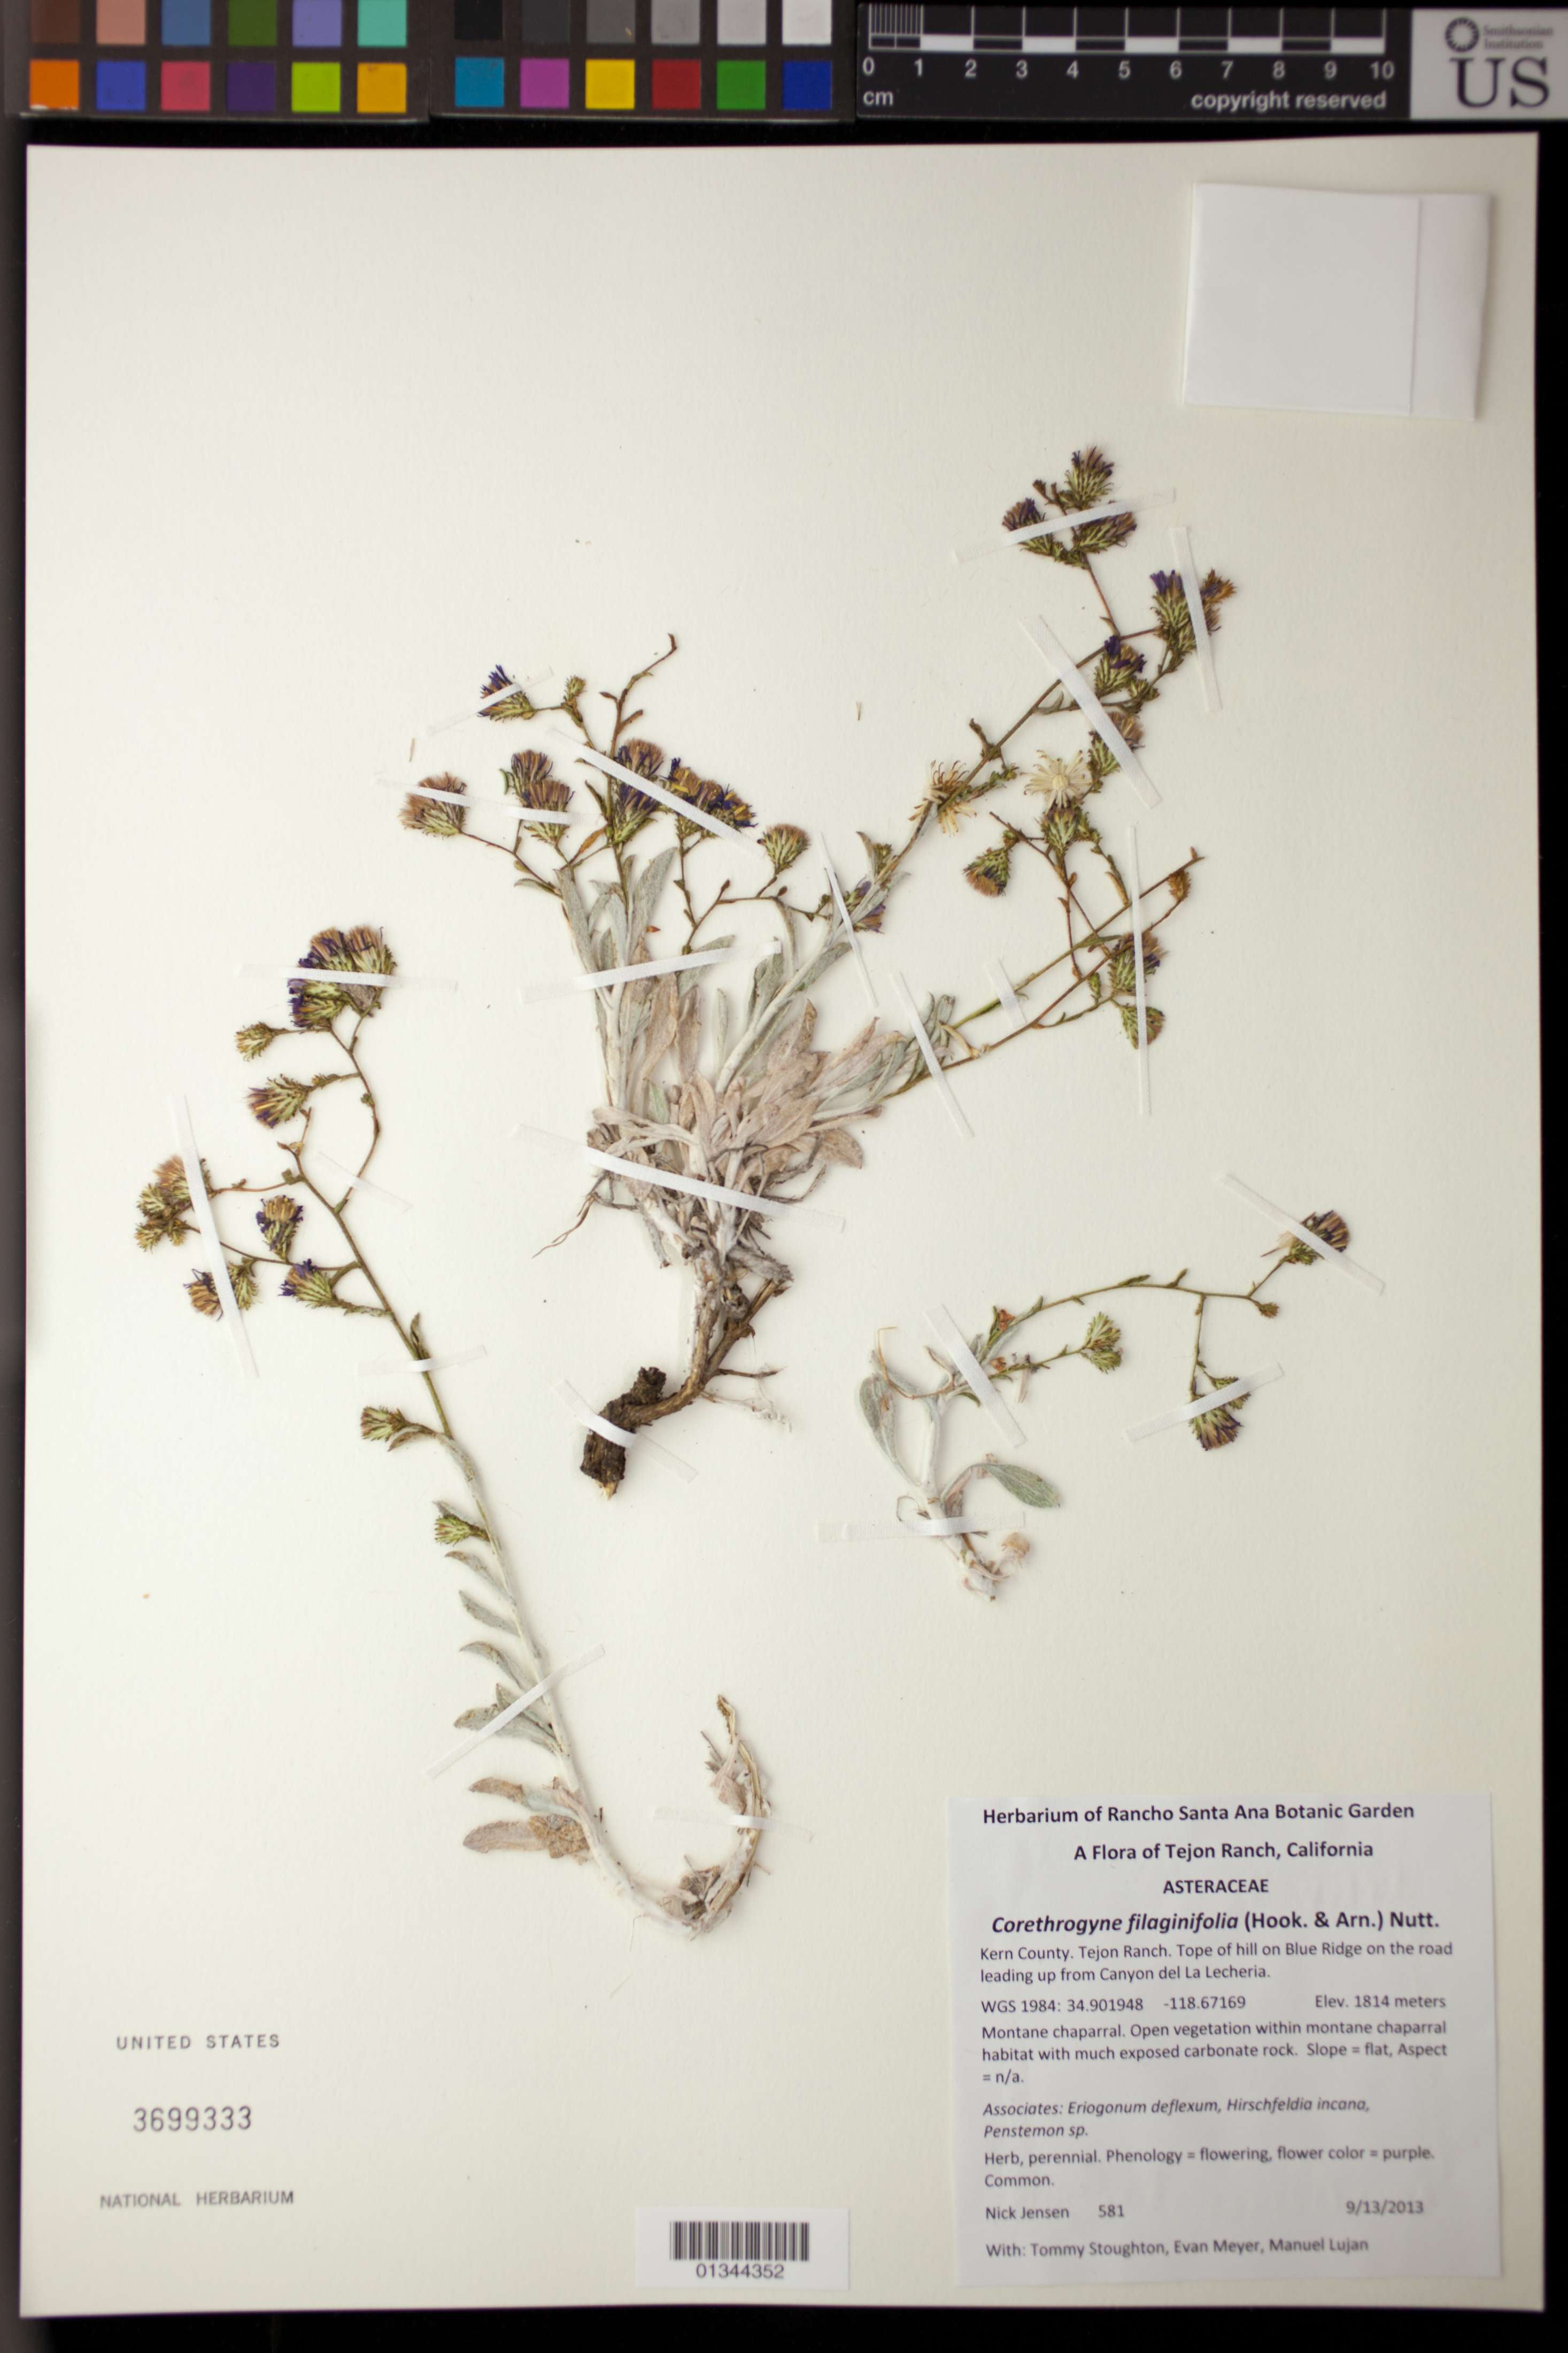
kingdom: Plantae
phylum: Tracheophyta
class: Magnoliopsida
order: Asterales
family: Asteraceae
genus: Corethrogyne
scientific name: Corethrogyne filaginifolia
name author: (Hook. & Arn.) Nutt.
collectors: N. Jensen, T. Stoughton, E. Meyer & M. Lujan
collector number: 581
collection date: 2013-09-13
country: United States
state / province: California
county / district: Kern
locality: Tejon Ranch, Top of hill on Blue Ridge on the road leading up from Canyon del La Lecheria.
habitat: Montane chaparral. Open vegetation within montane chaparral habitat with much exposed carbonate rock.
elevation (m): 1814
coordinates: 34.901948, -118.67169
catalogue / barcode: US 3699333